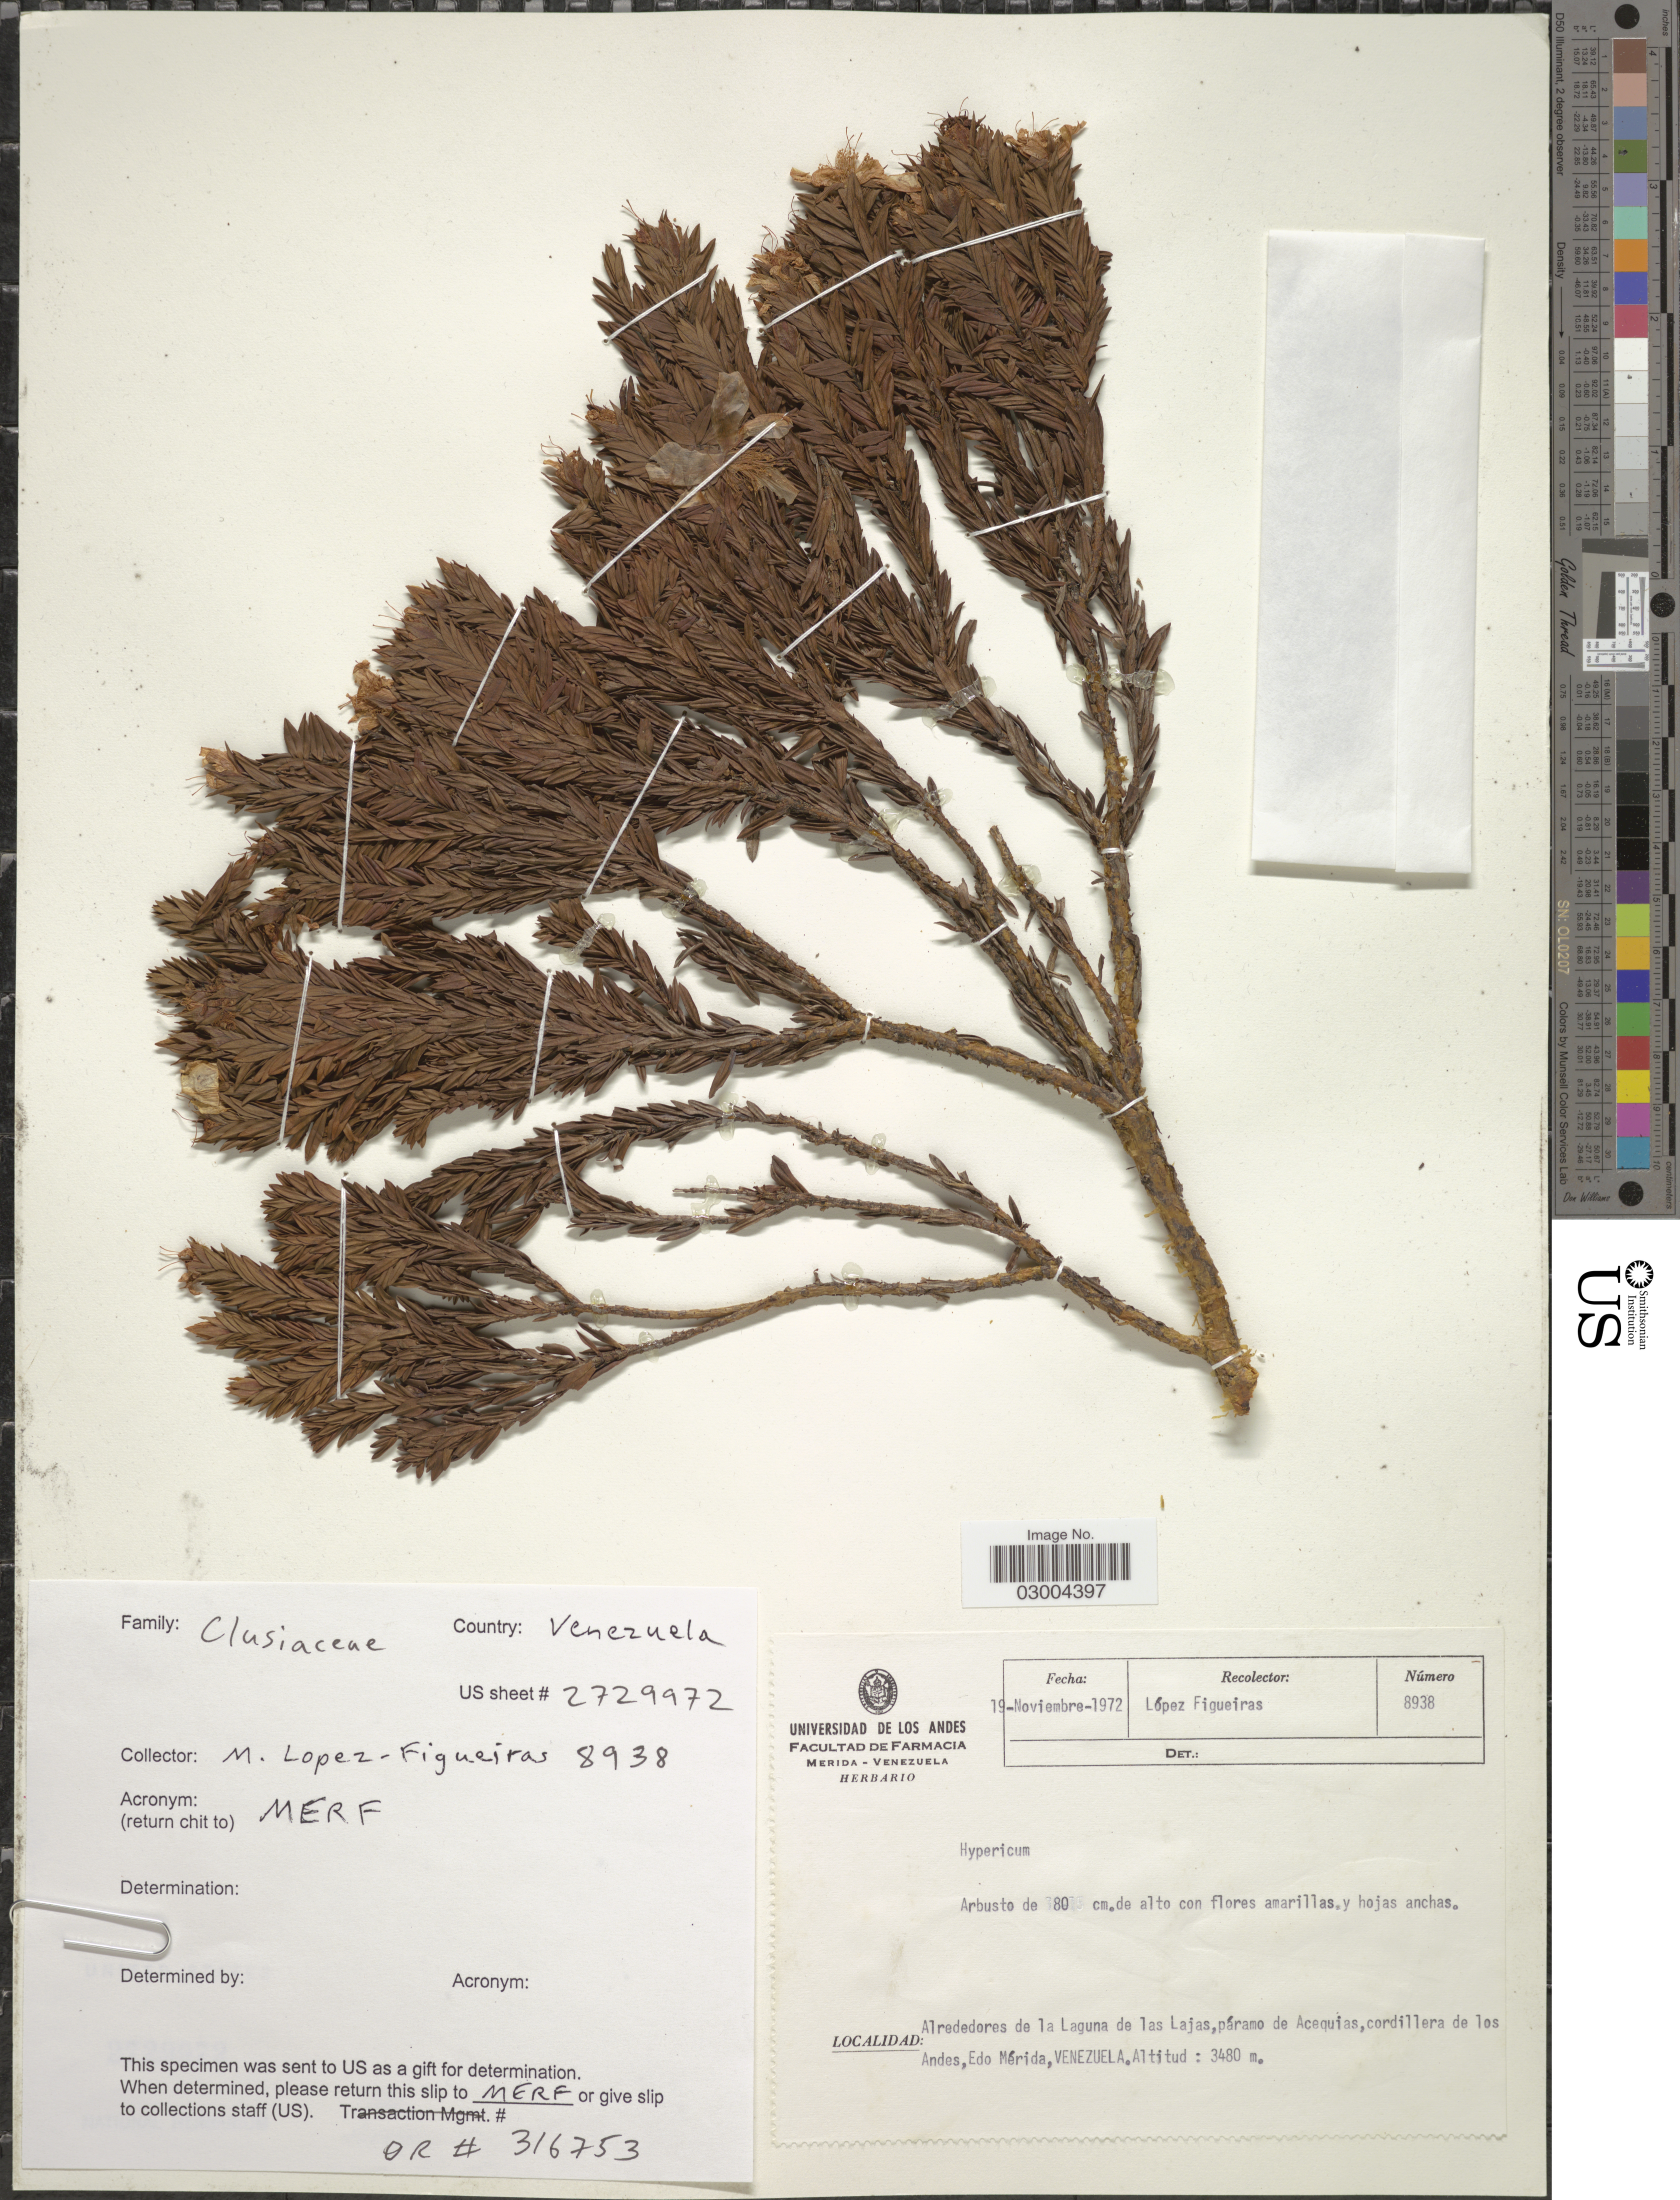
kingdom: Plantae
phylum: Tracheophyta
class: Magnoliopsida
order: Malpighiales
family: Hypericaceae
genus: Hypericum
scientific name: Hypericum sp.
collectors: M. López Figueiras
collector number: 8938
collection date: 1972-11-19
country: Venezuela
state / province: Mérida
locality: Alrededores de la Laguna de las Lajas, páramo de Acequias, cordillera de los Andes, Edo Mérida.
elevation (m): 3480